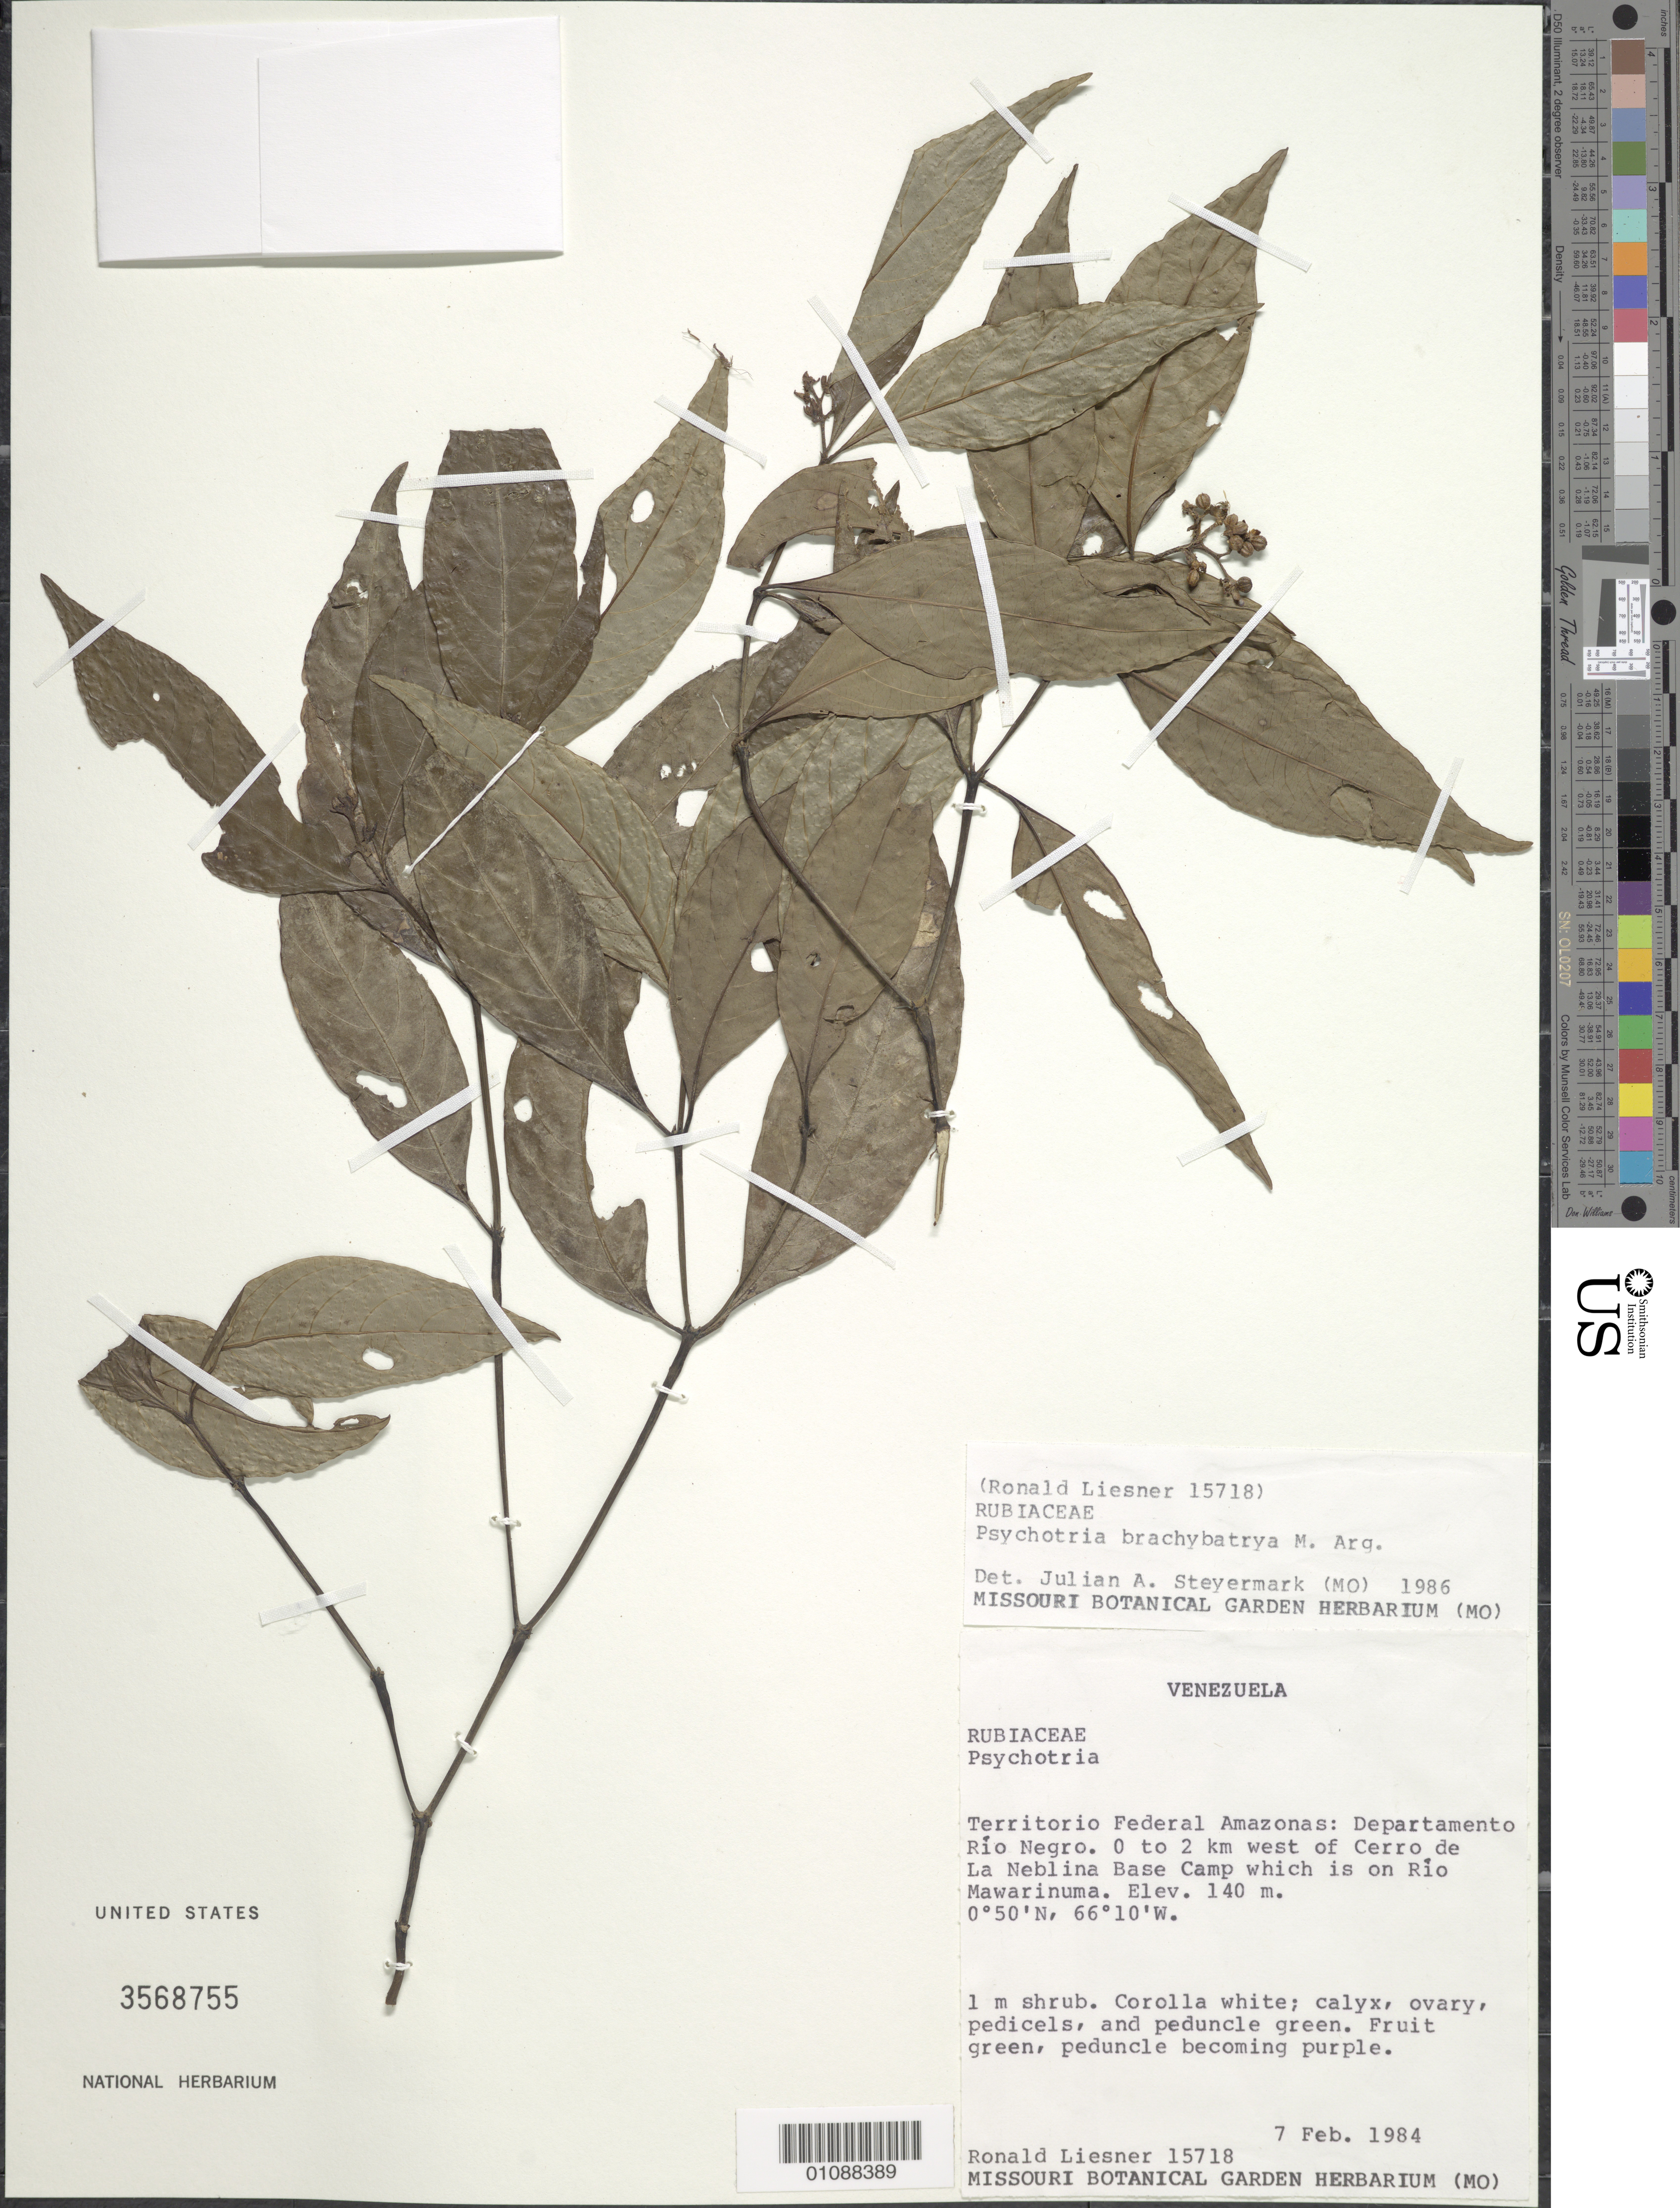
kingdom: Plantae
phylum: Tracheophyta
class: Magnoliopsida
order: Gentianales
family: Rubiaceae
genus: Psychotria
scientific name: Psychotria brachybotrya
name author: Müll. Arg.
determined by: Steyermark, Julian A., (VEN)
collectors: R. L. Liesner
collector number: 15718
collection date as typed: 7-Feb-84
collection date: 1984-02-07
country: Venezuela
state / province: Amazonas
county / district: Río Negro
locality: Río Mawarinuma, 0-2 km W of Cerro de La Neblina Base Camp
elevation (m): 140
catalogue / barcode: US 3568755